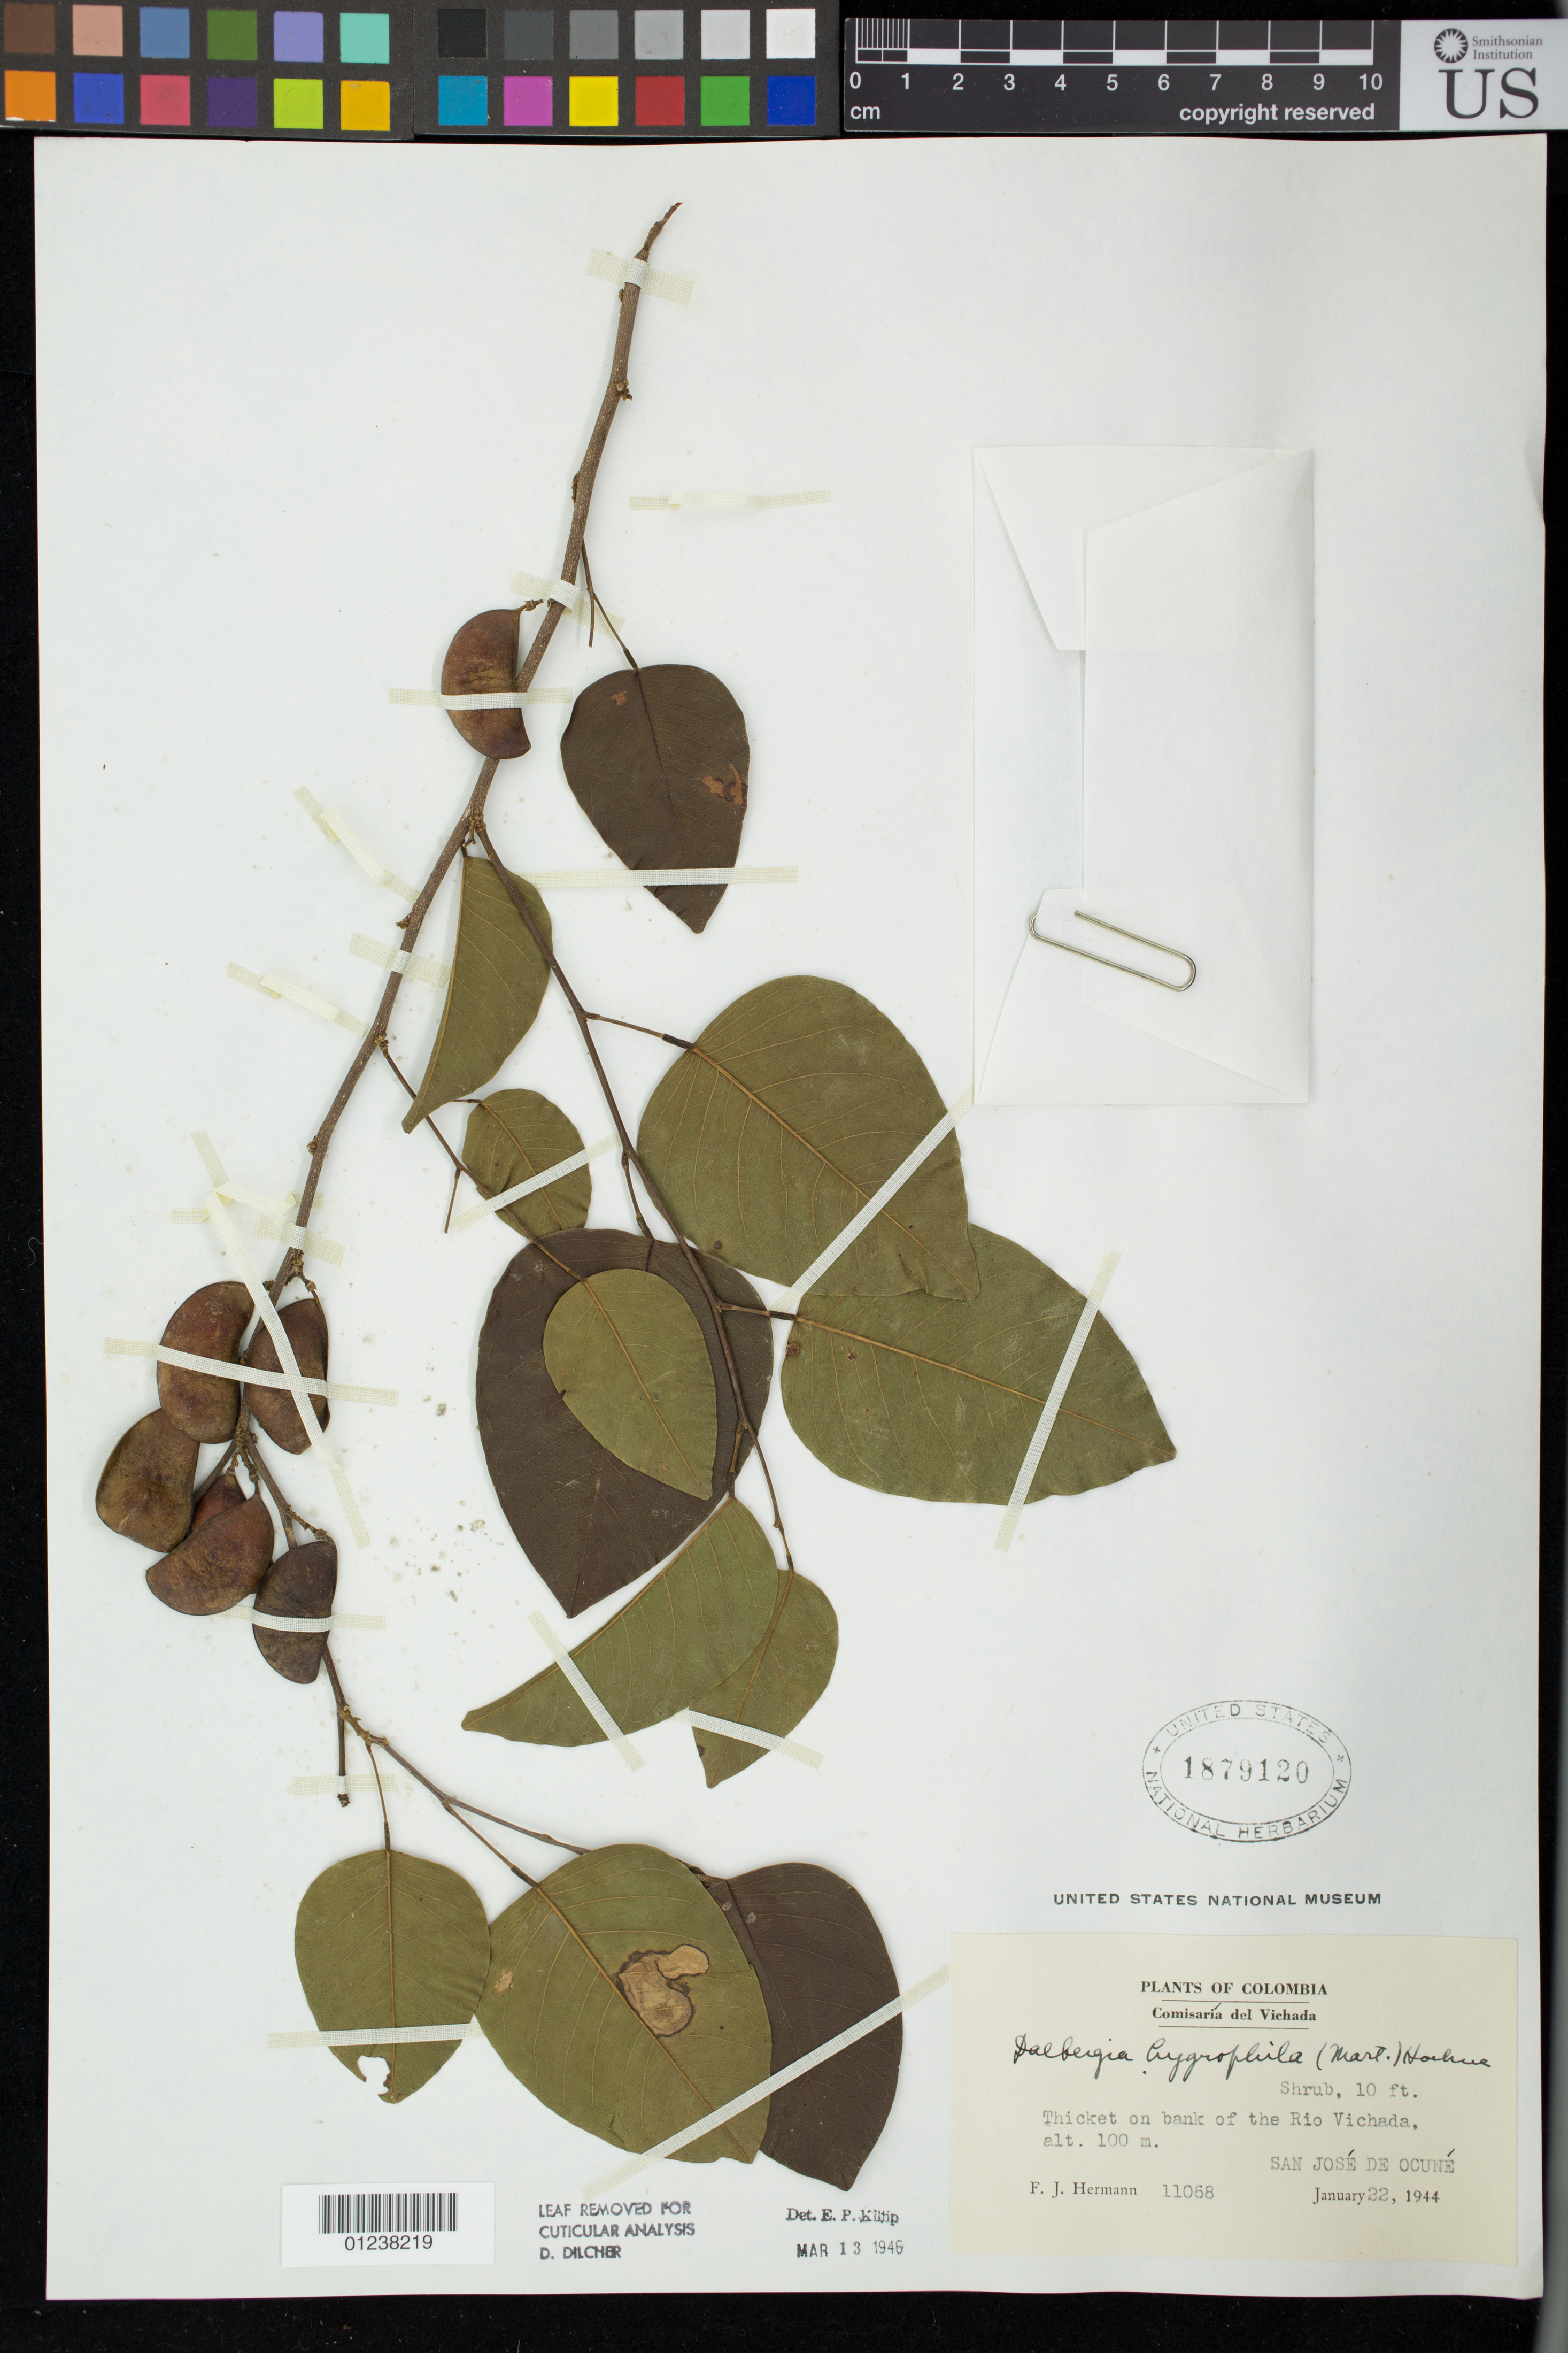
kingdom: Plantae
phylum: Tracheophyta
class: Magnoliopsida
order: Fabales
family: Fabaceae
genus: Dalbergia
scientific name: Dalbergia hygrophila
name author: (Mart. ex Benth.) Hoehne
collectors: F. J. Hermann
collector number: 11068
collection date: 1944-01-22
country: Colombia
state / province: Vichada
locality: San Jose de Ocune. Bank of the Rio Vichada.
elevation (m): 100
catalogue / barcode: US 1879120